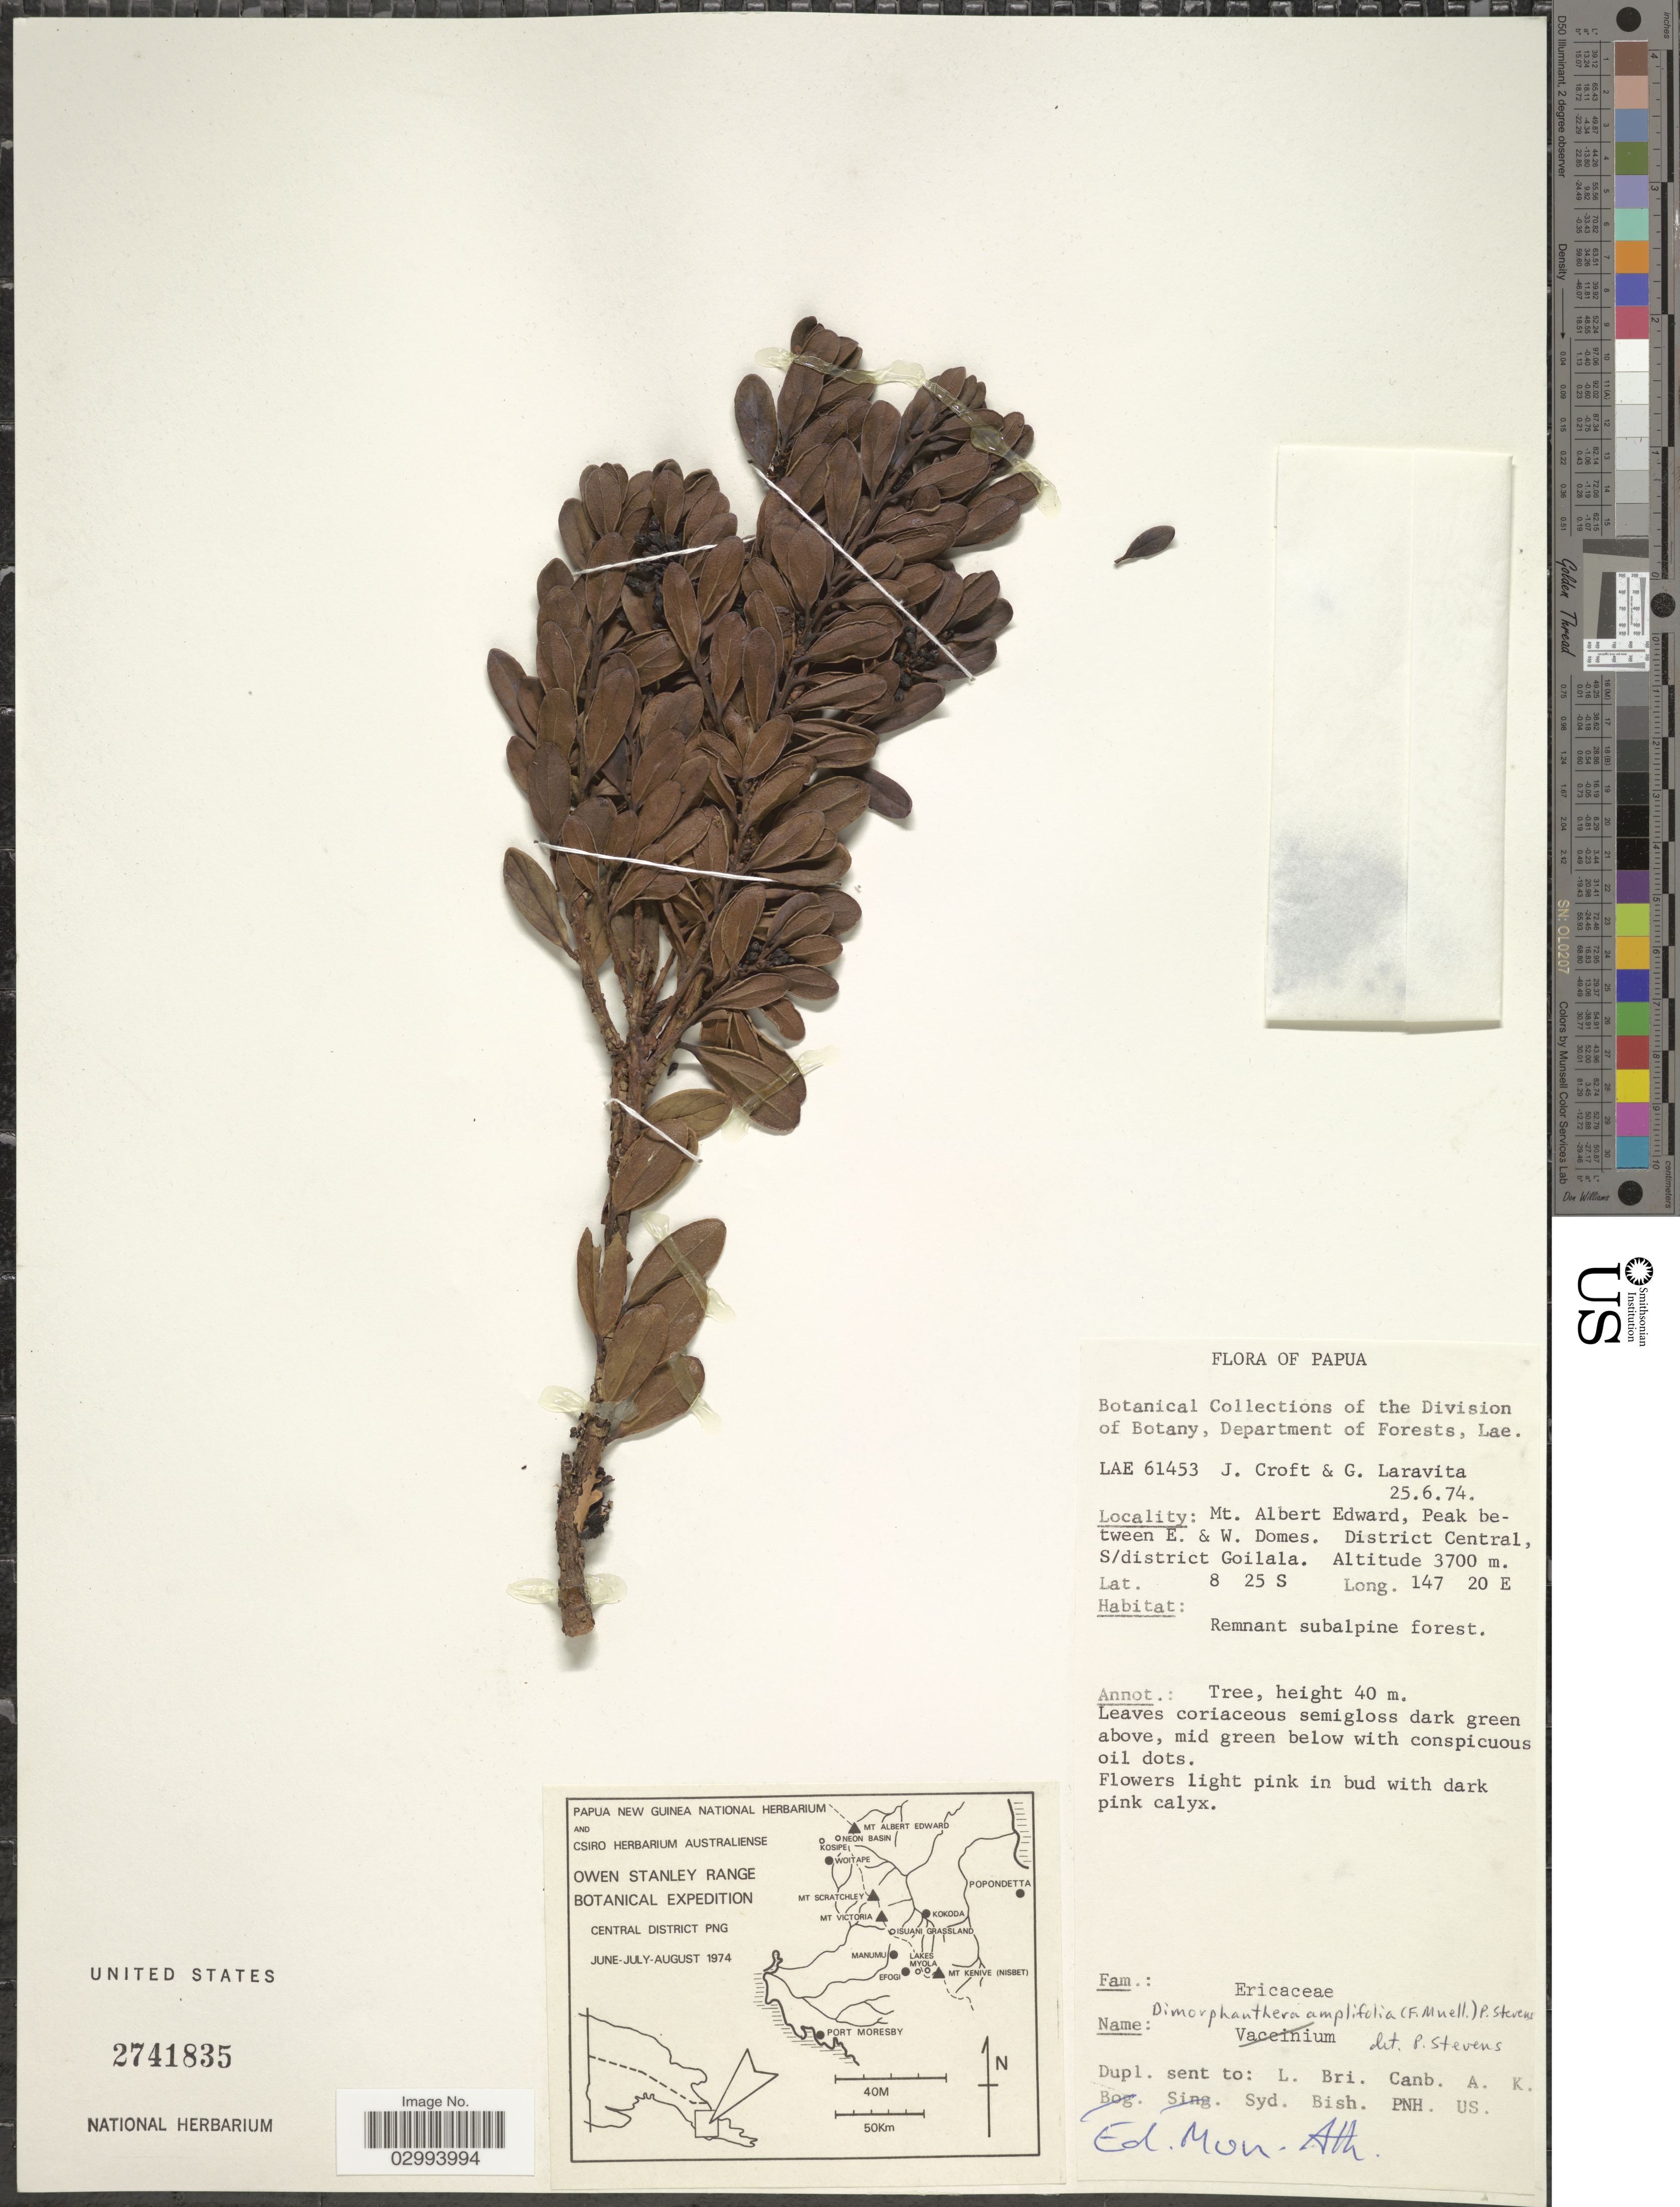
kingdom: Plantae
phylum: Tracheophyta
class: Magnoliopsida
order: Ericales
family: Ericaceae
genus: Dimorphanthera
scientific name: Dimorphanthera amplifolia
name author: (F. Muell.) P.F. Stevens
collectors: J. Croft & G. Laravita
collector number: LAE61453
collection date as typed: Transcribed d/m/y: 25/6/74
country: Papua New Guinea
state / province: Central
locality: Papua. Mt. Albert Edward, Peak between E. & W. Domes. District Central, S/district Goilala.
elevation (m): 3700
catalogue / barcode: US 2741835